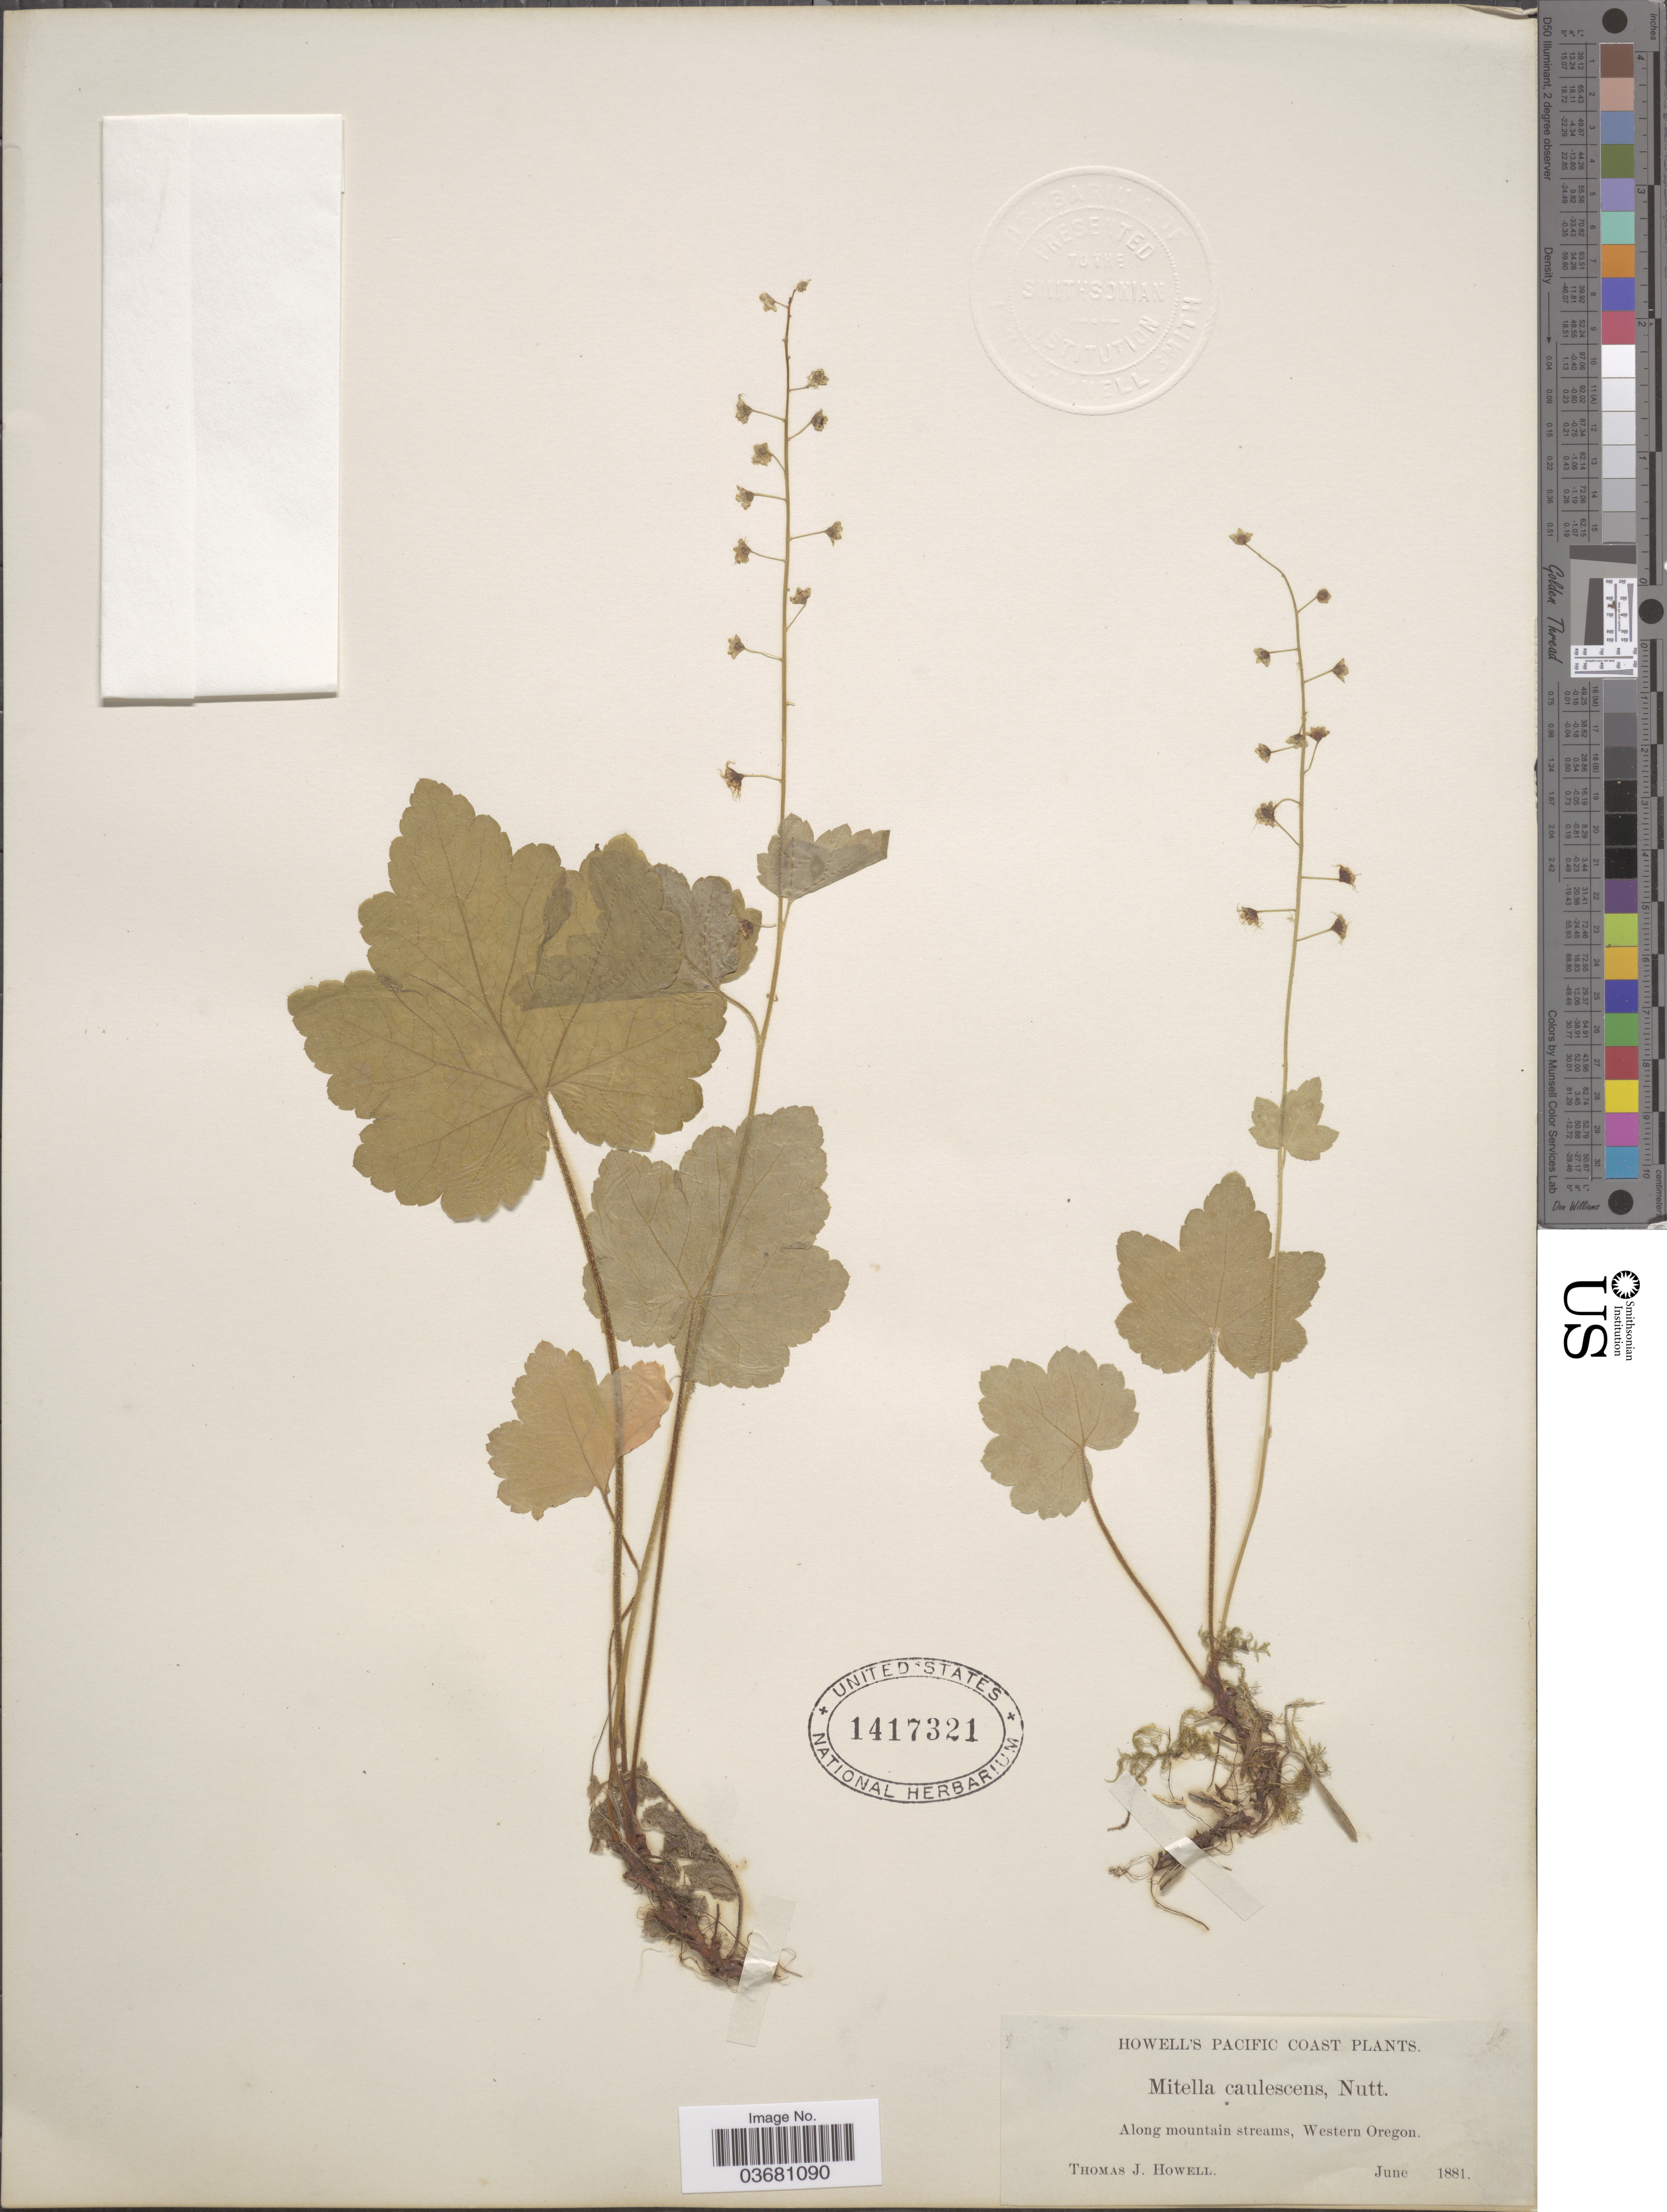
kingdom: Plantae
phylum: Tracheophyta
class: Magnoliopsida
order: Saxifragales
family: Saxifragaceae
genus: Mitella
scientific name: Mitella caulescens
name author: (Nutt.) Howell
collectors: T. J. Howell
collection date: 1881-06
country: United States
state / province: Oregon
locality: Pacific Coast. Along mountain streams, Western Oregon.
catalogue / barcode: US 1417321